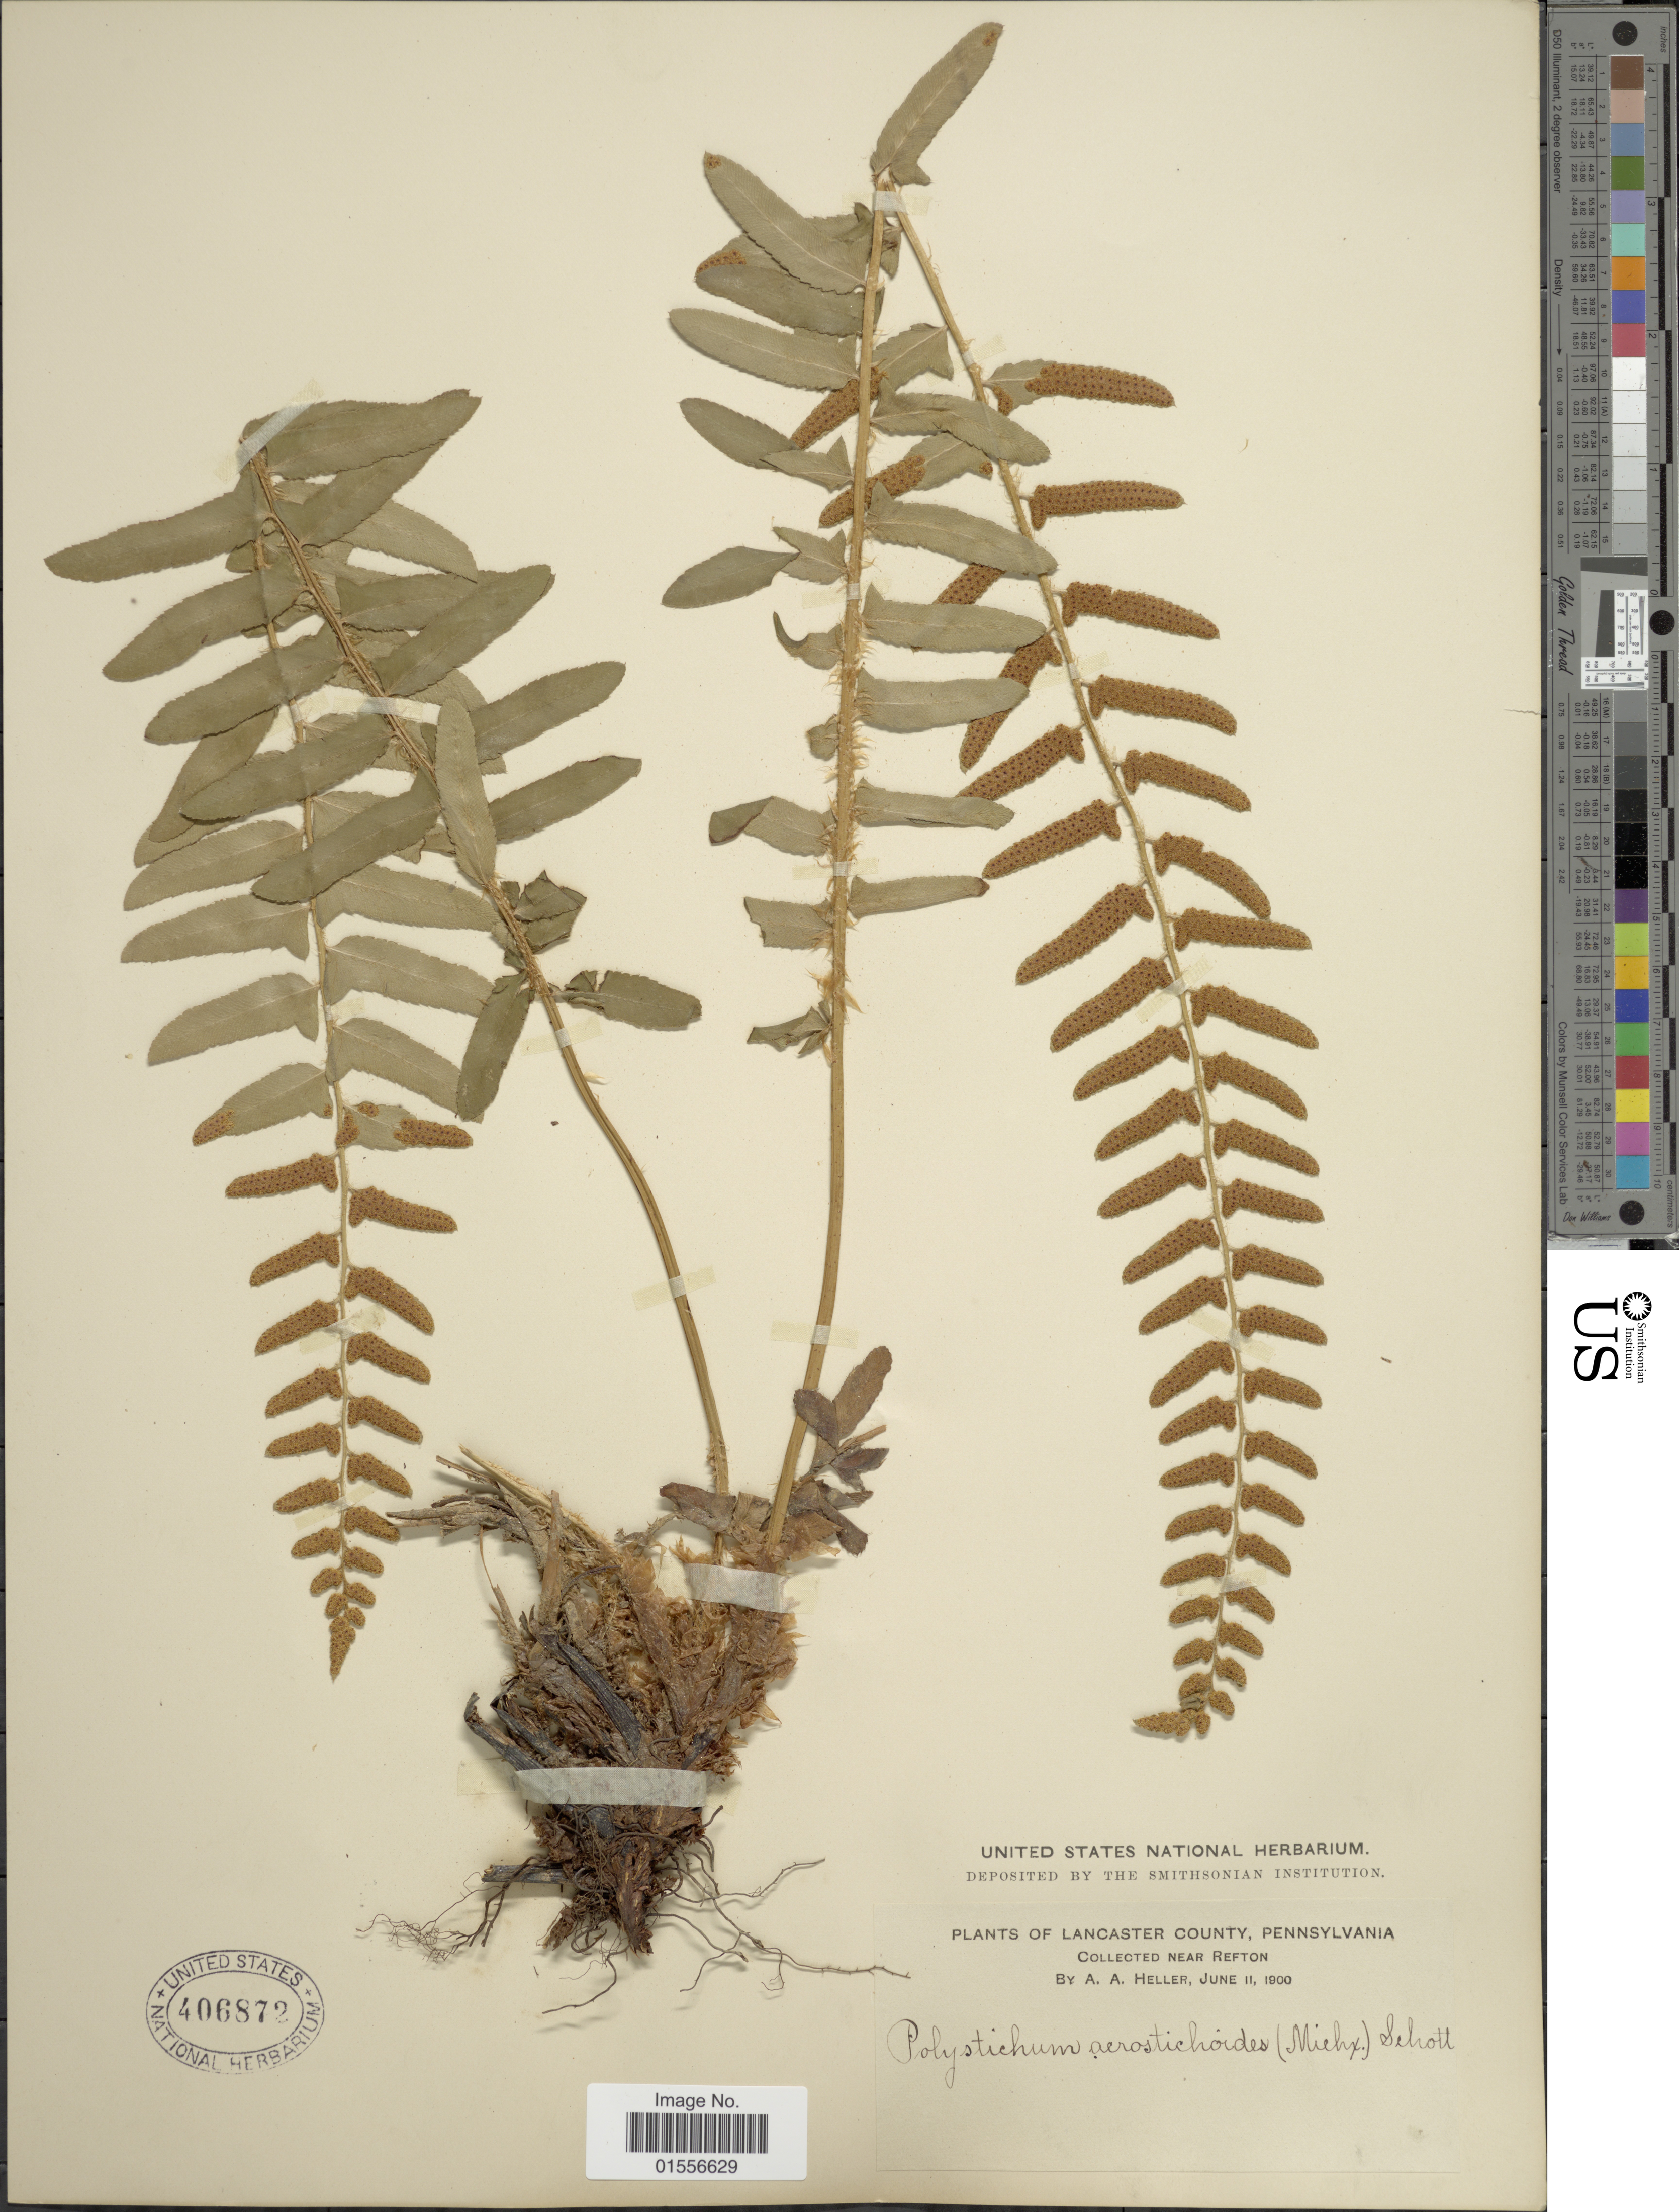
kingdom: Plantae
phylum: Tracheophyta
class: Polypodiopsida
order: Polypodiales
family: Dryopteridaceae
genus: Polystichum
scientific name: Polystichum acrostichoides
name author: (Michx.) Schott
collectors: A. A. Heller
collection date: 1900-06-11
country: United States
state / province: Pennsylvania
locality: Lancaster County, near Refton.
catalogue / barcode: US 406872